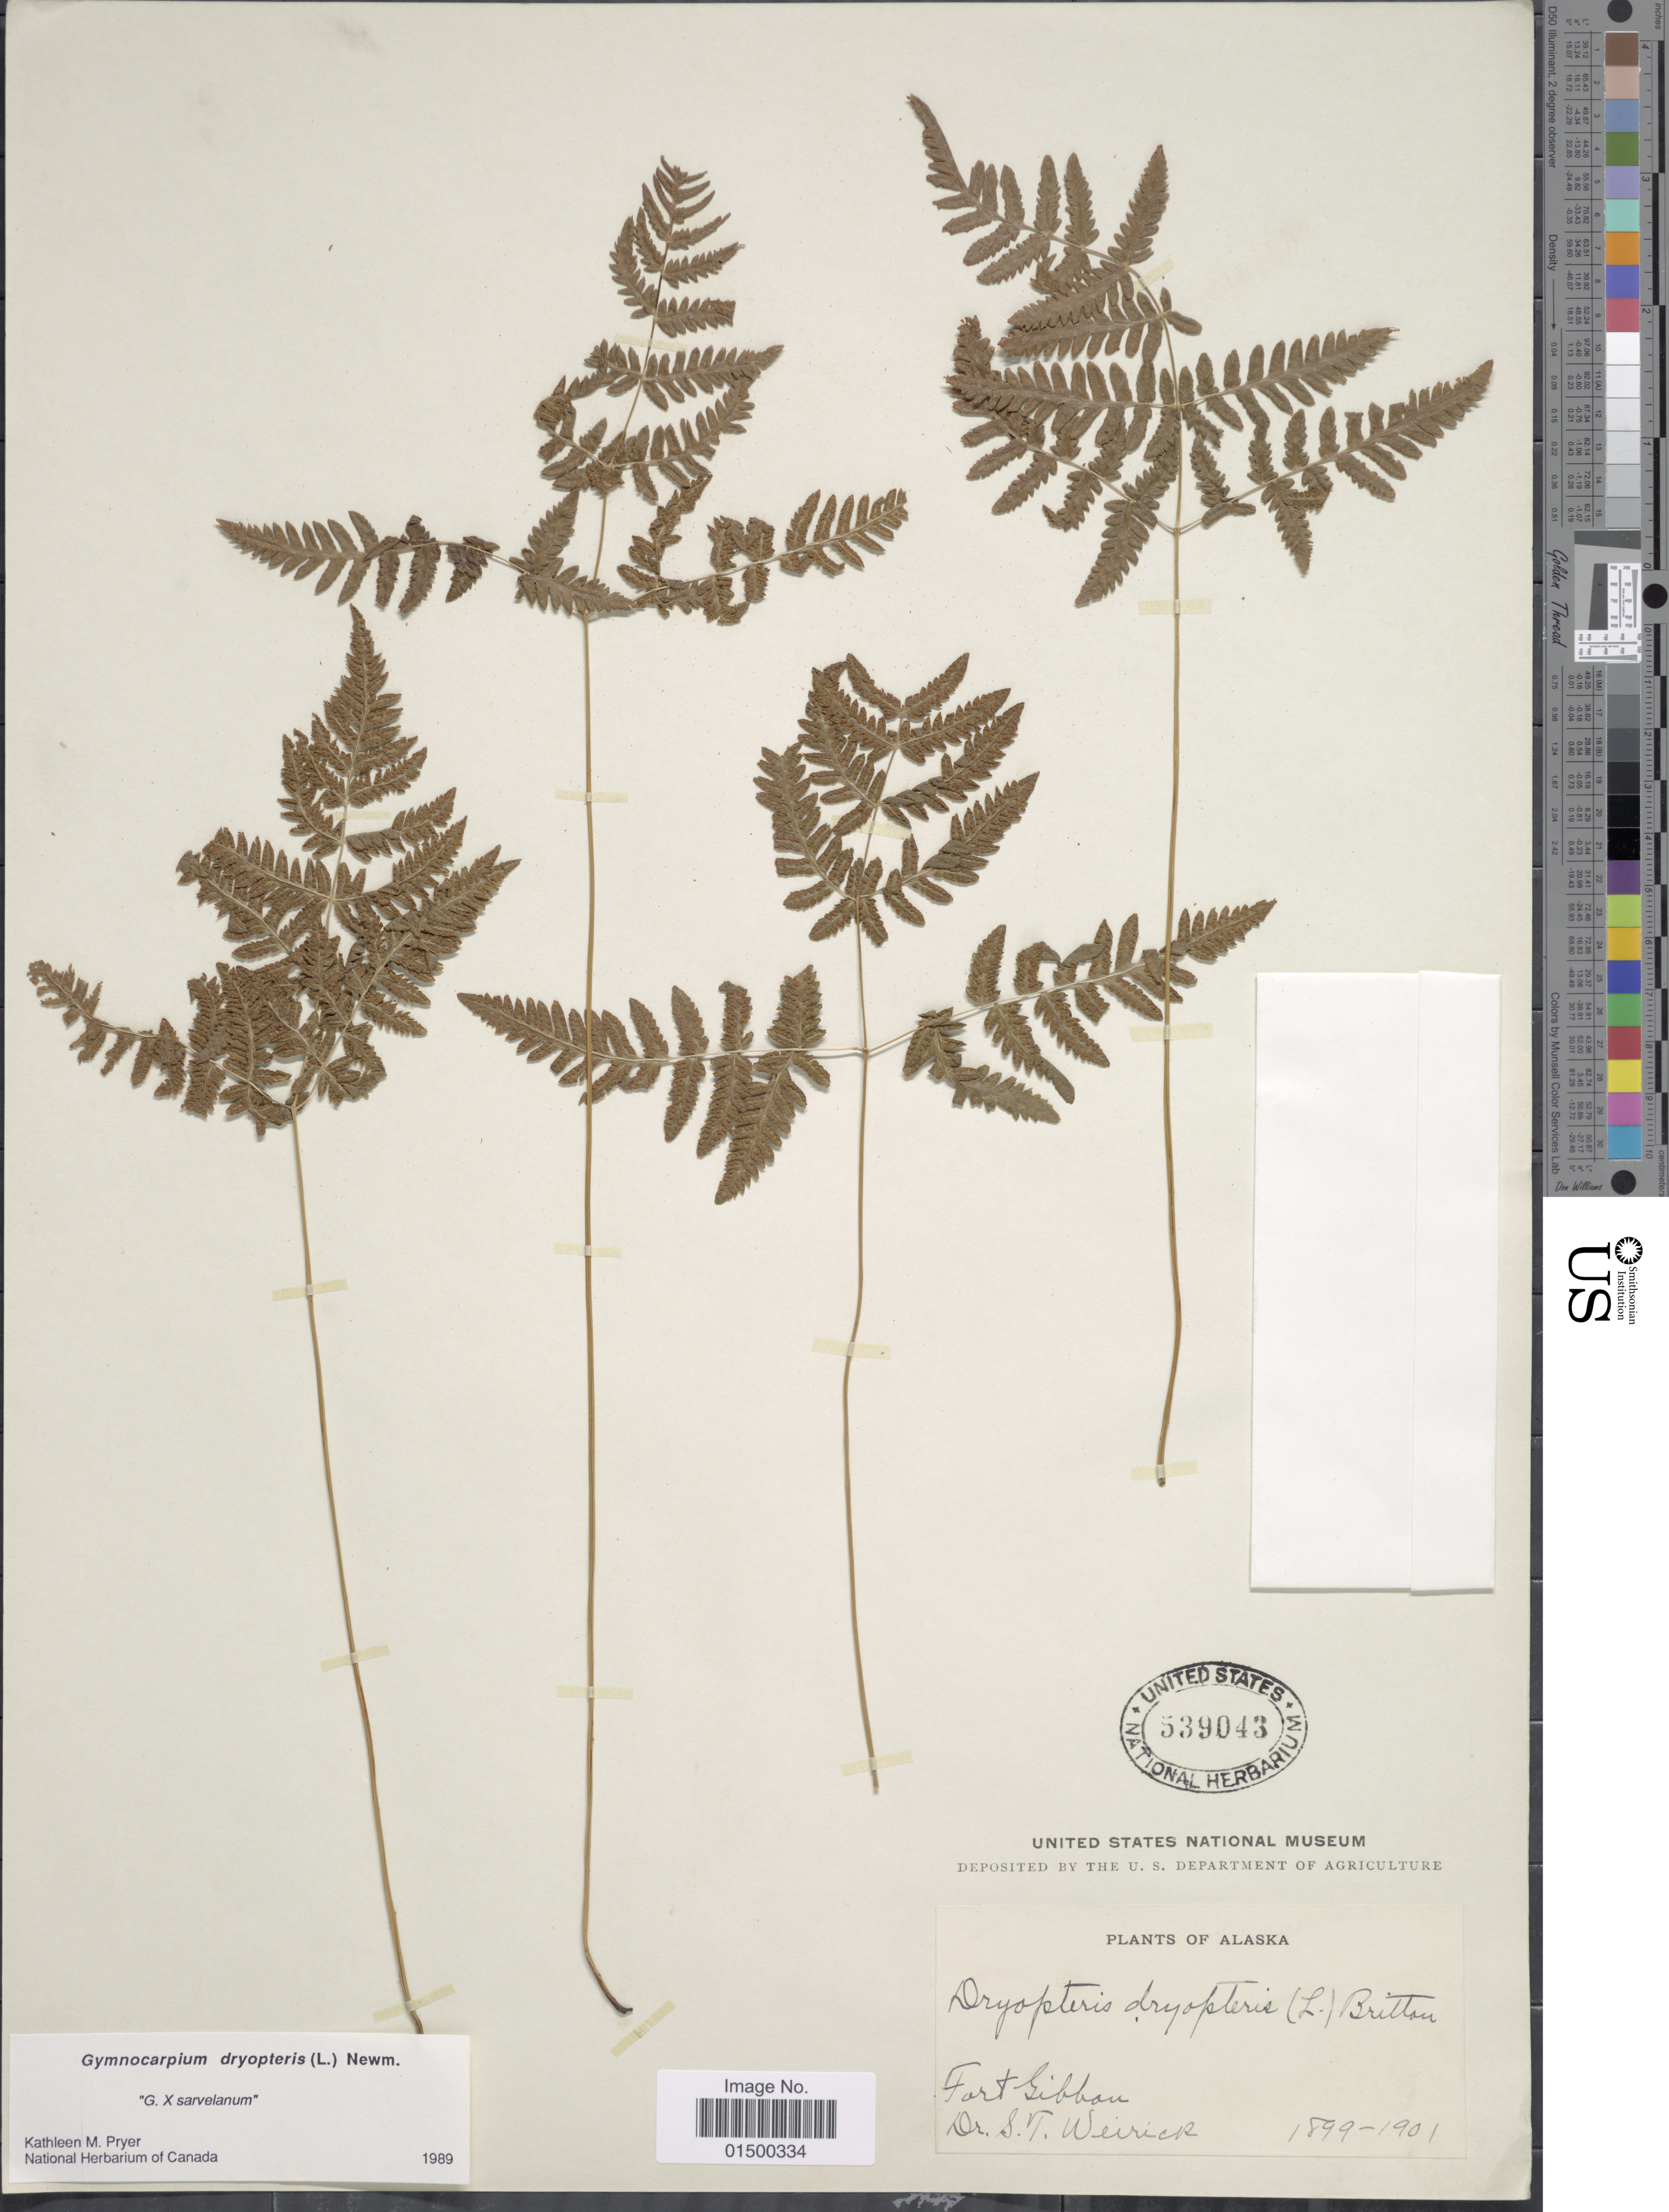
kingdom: Plantae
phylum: Tracheophyta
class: Polypodiopsida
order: Polypodiales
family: Cystopteridaceae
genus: Gymnocarpium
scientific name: Gymnocarpium dryopteris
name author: (L.) Newman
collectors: S. Weirick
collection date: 1899/1901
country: United States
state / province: Alaska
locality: Fort Gibbon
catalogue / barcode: US 539043